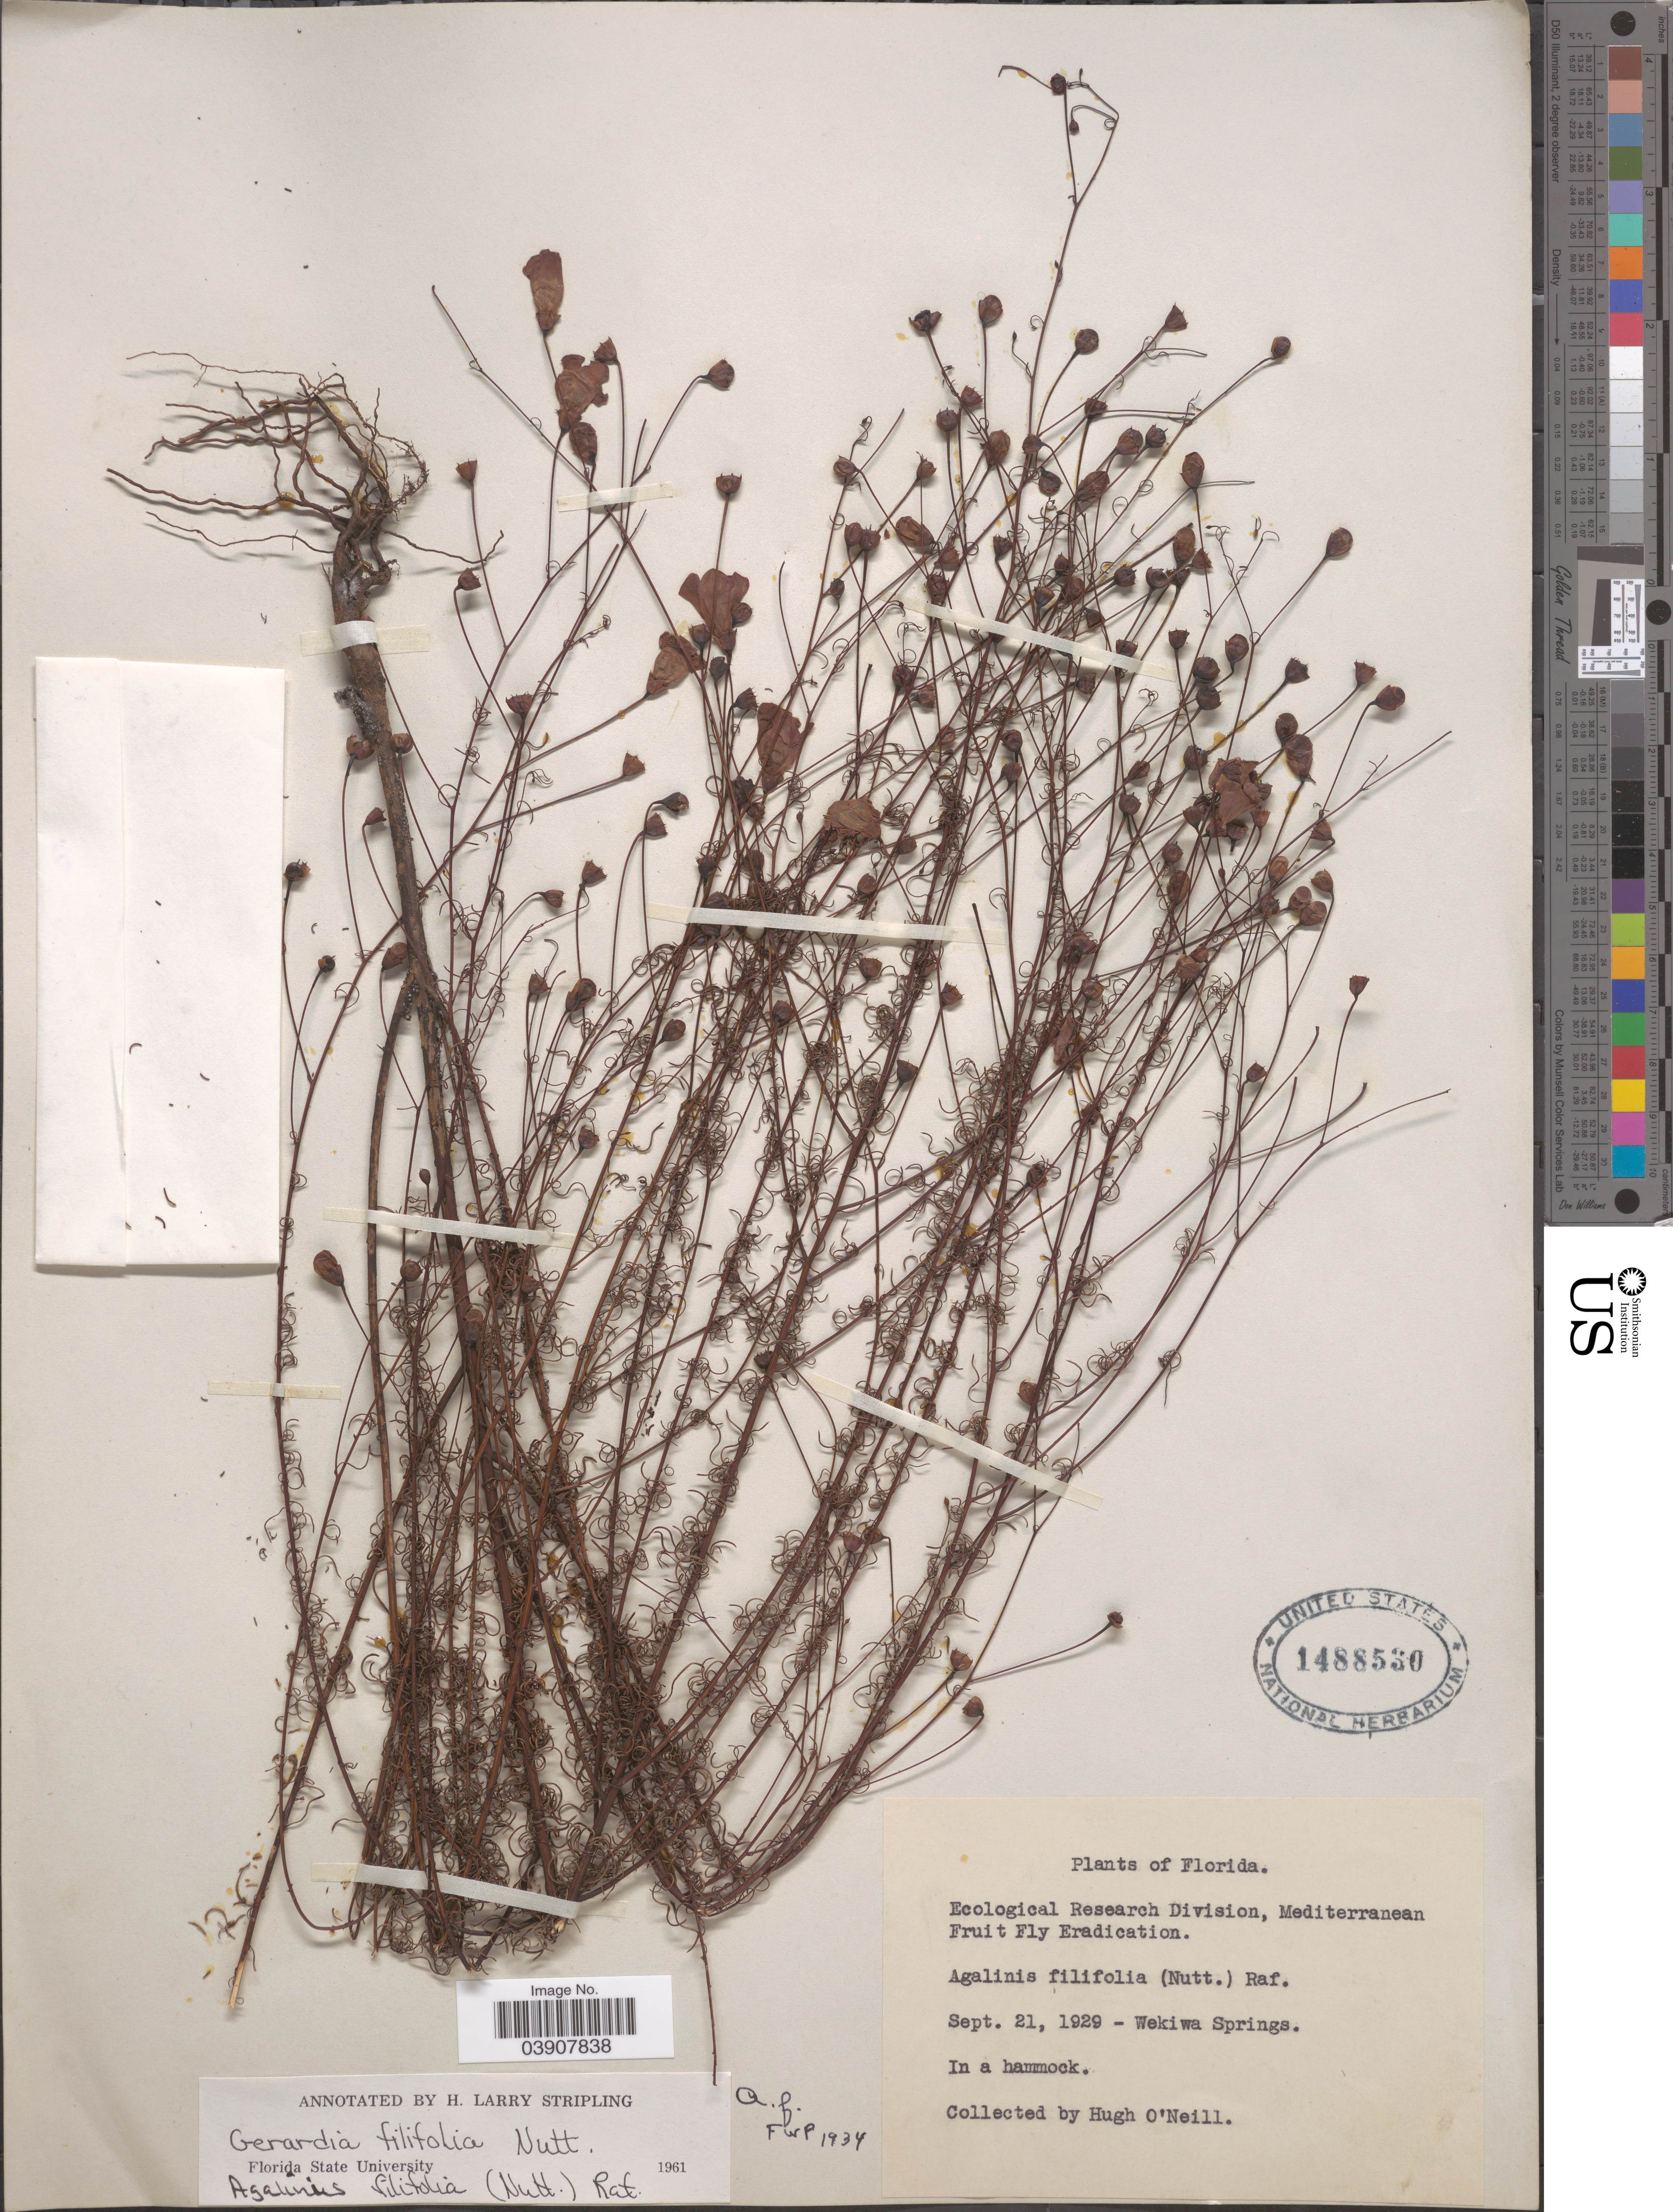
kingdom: Plantae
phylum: Tracheophyta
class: Magnoliopsida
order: Lamiales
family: Orobanchaceae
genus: Agalinis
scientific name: Agalinis filifolia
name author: Raf.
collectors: H. O'Neill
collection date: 1929-09-21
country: United States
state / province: Florida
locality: Wekiwa Springs.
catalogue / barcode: US 1488530